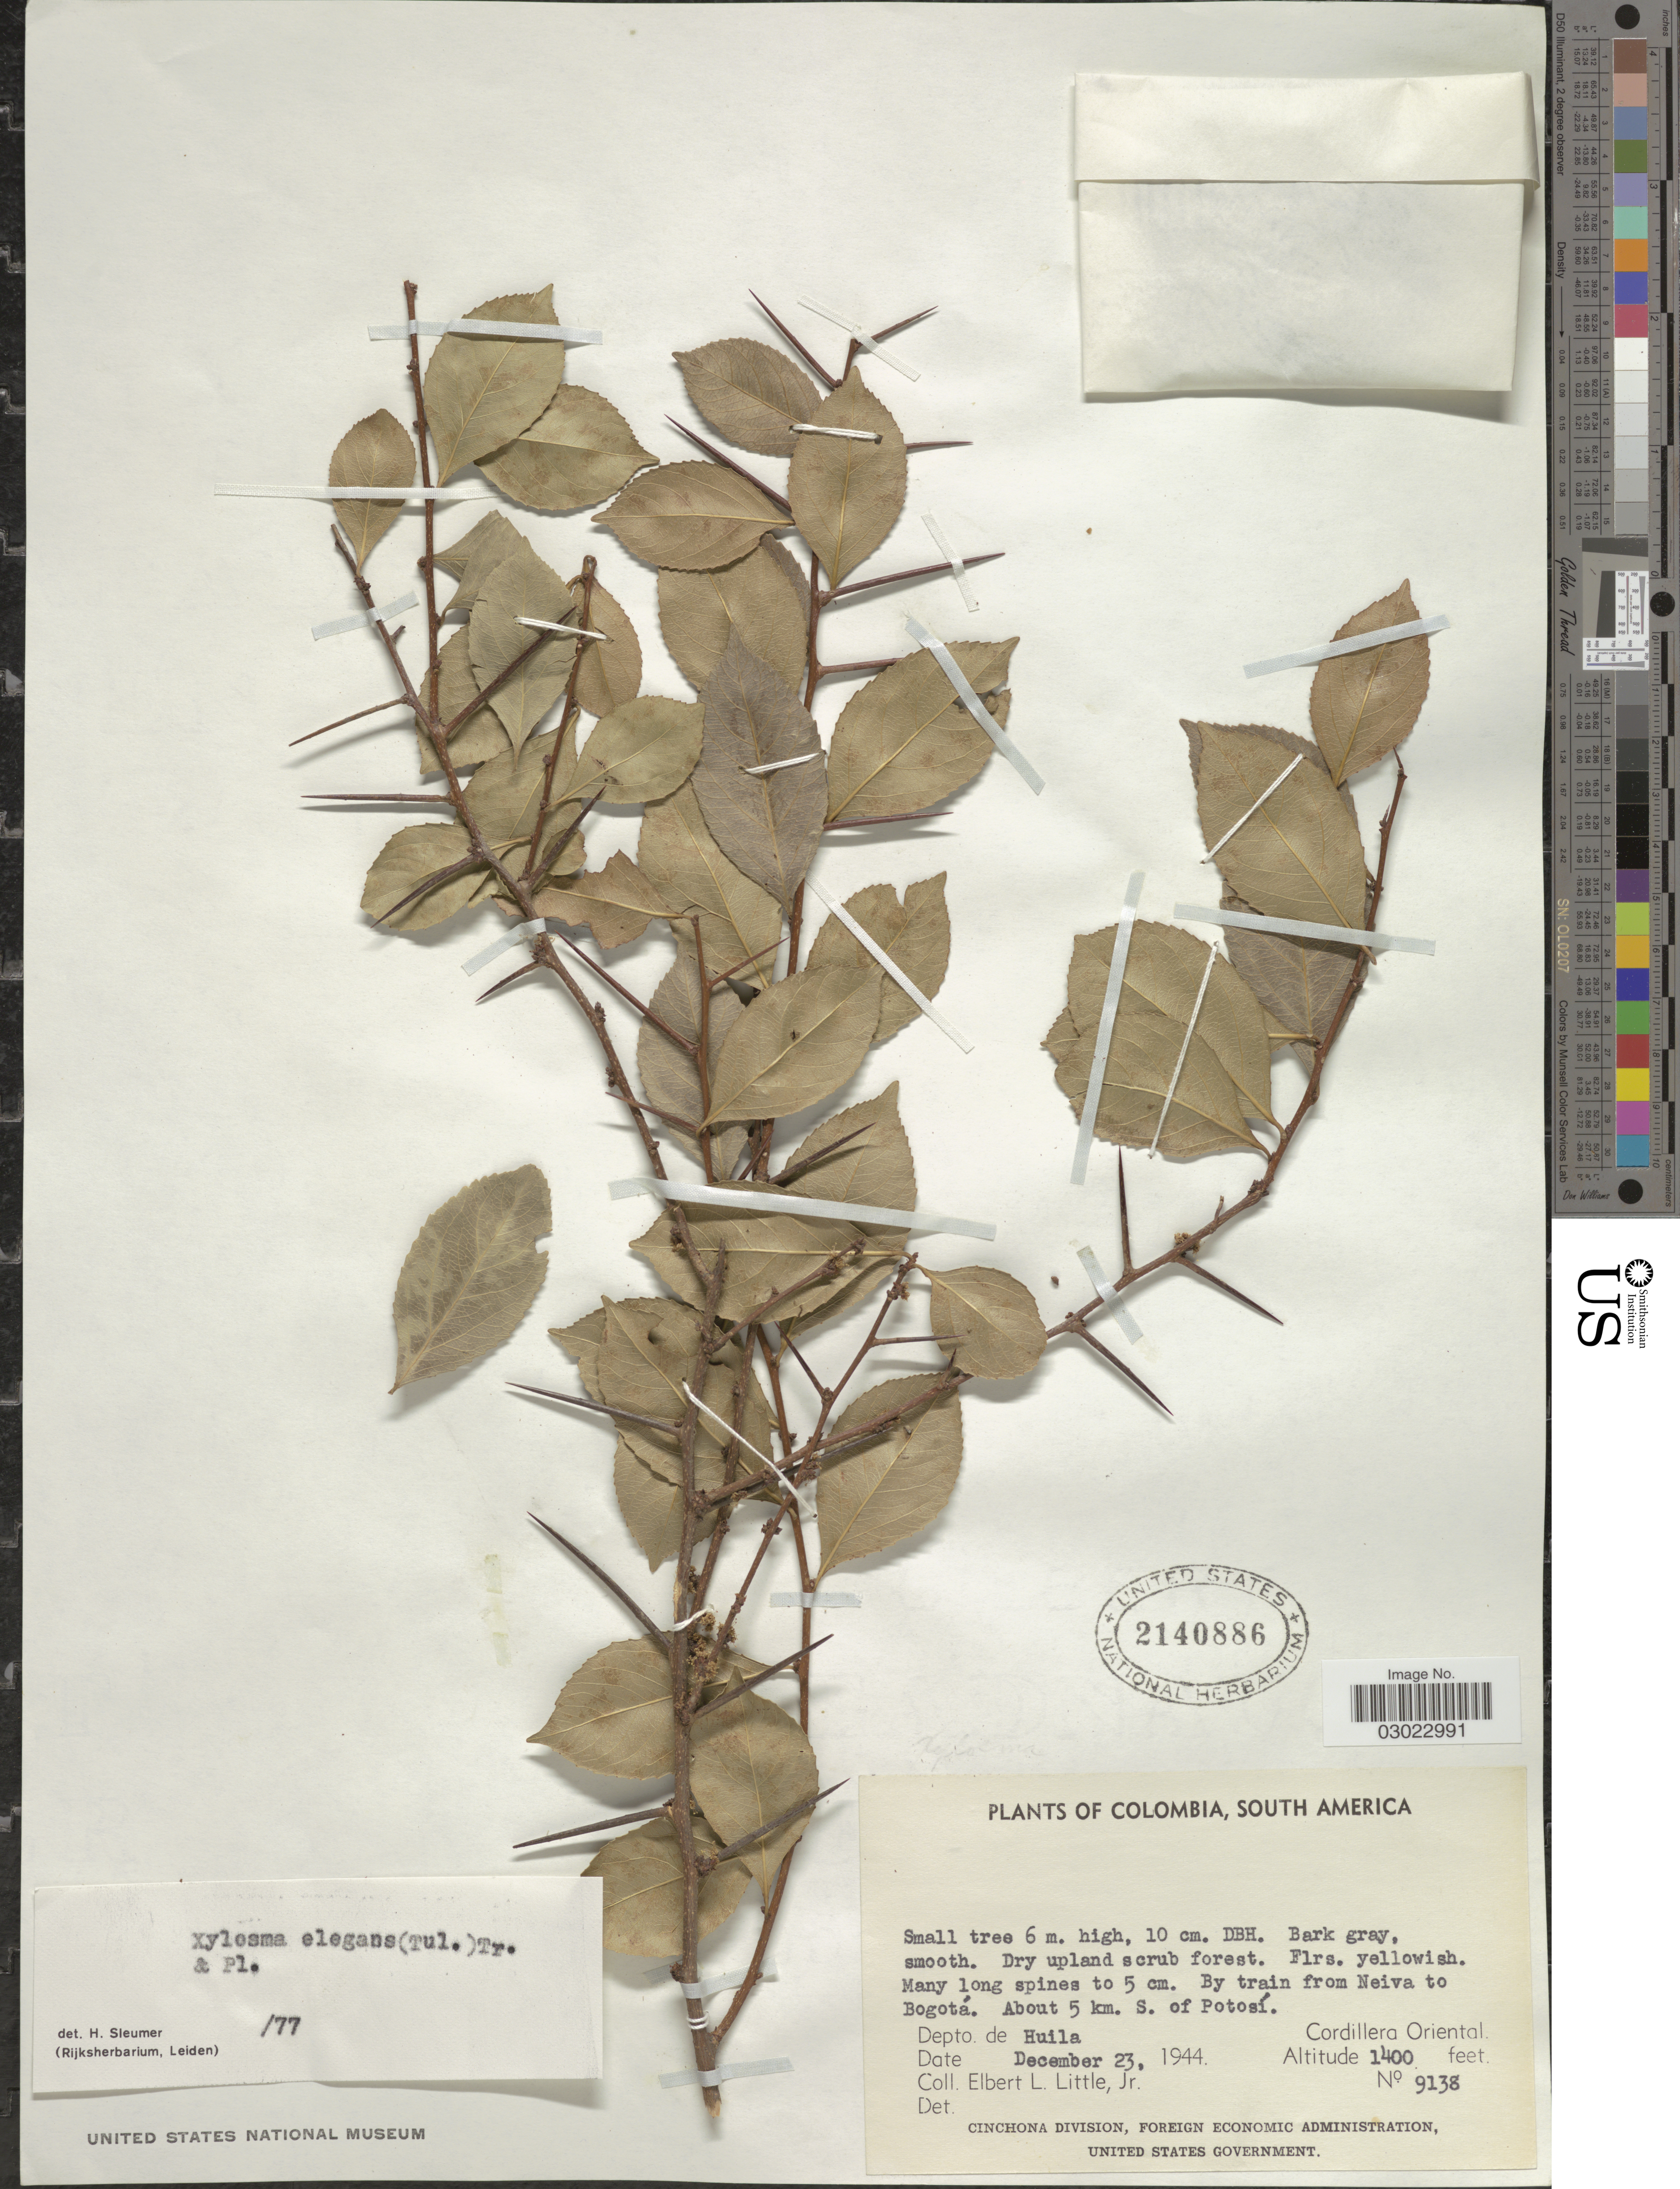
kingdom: Plantae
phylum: Tracheophyta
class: Magnoliopsida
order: Malpighiales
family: Salicaceae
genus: Xylosma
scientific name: Xylosma elegans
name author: (Tul.) Planch. & Triana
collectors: E. L. Little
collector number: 9138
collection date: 1944-12-23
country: Colombia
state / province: Huila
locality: By train from Neiva to Bogotá. About 5 km. S. of Potosí. Depto. de Huila. Cordillera Oriental.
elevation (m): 427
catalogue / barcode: US 2140886